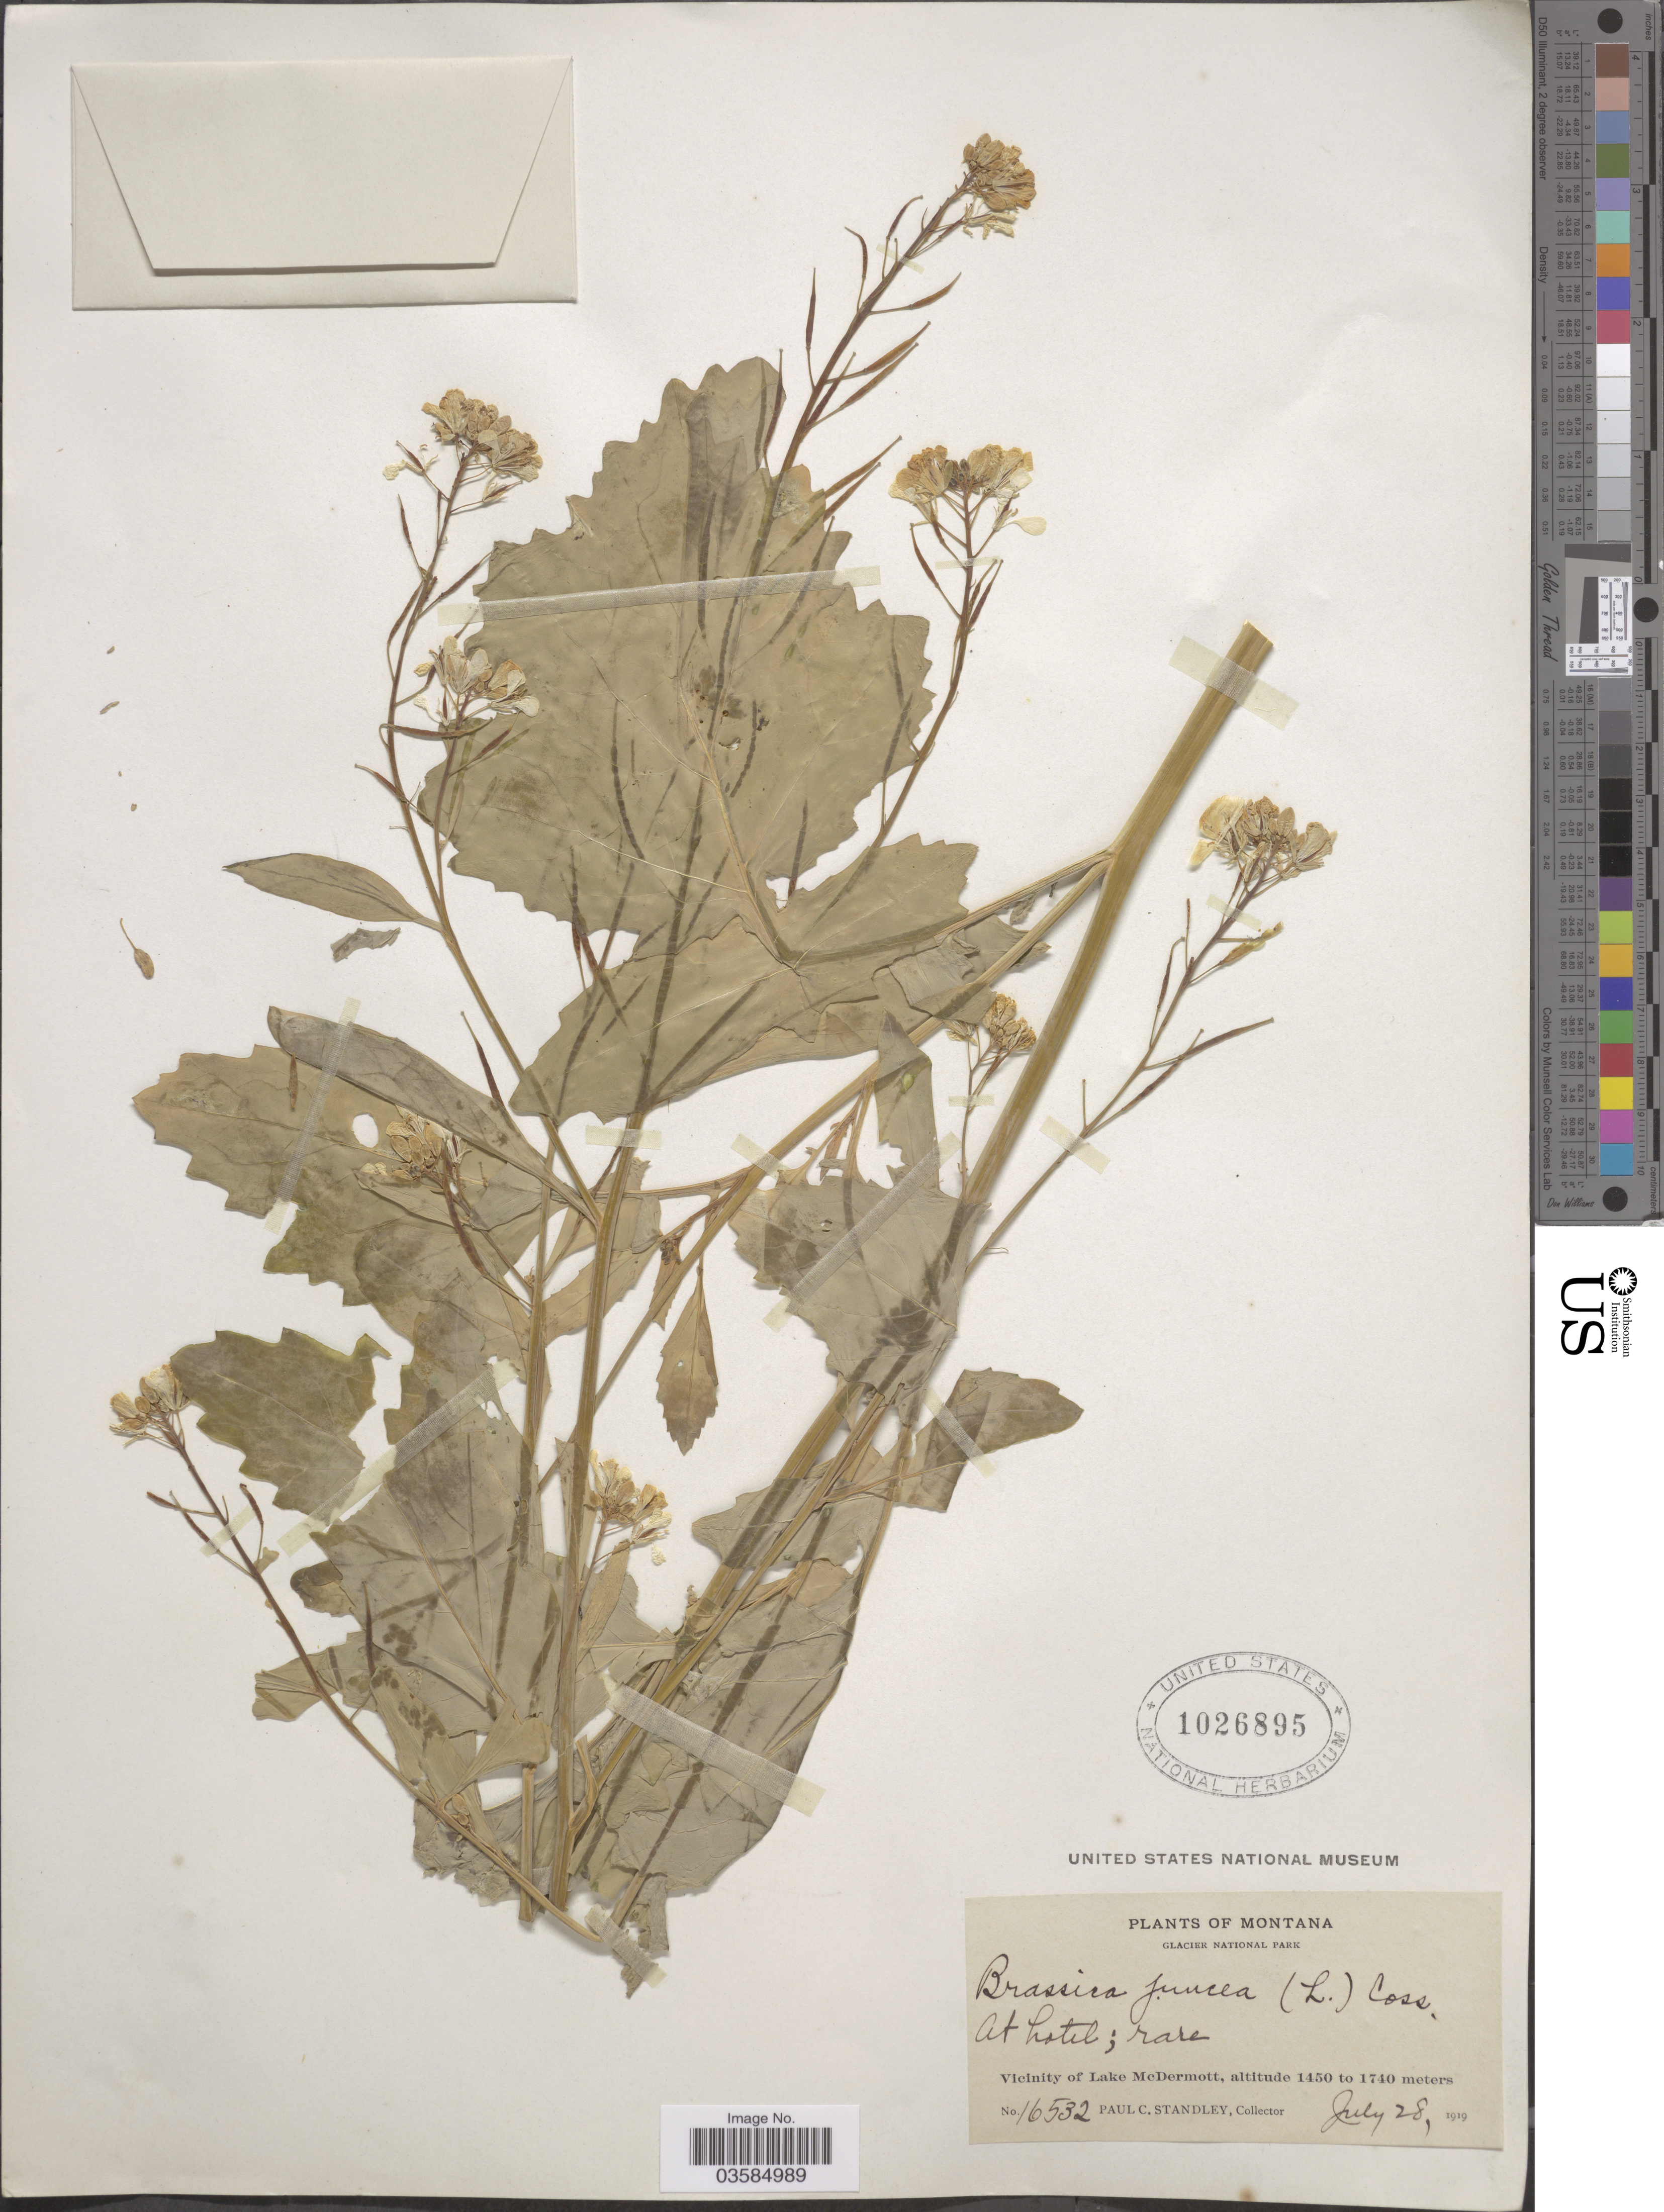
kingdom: Plantae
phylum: Tracheophyta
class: Magnoliopsida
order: Brassicales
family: Brassicaceae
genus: Brassica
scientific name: Brassica juncea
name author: (L.) Czern.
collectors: P. C. Standley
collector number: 16532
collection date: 1919-07-28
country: United States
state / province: Montana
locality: Glacier National Park. Vicinity of Lake McDermott.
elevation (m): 1450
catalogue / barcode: US 1026895